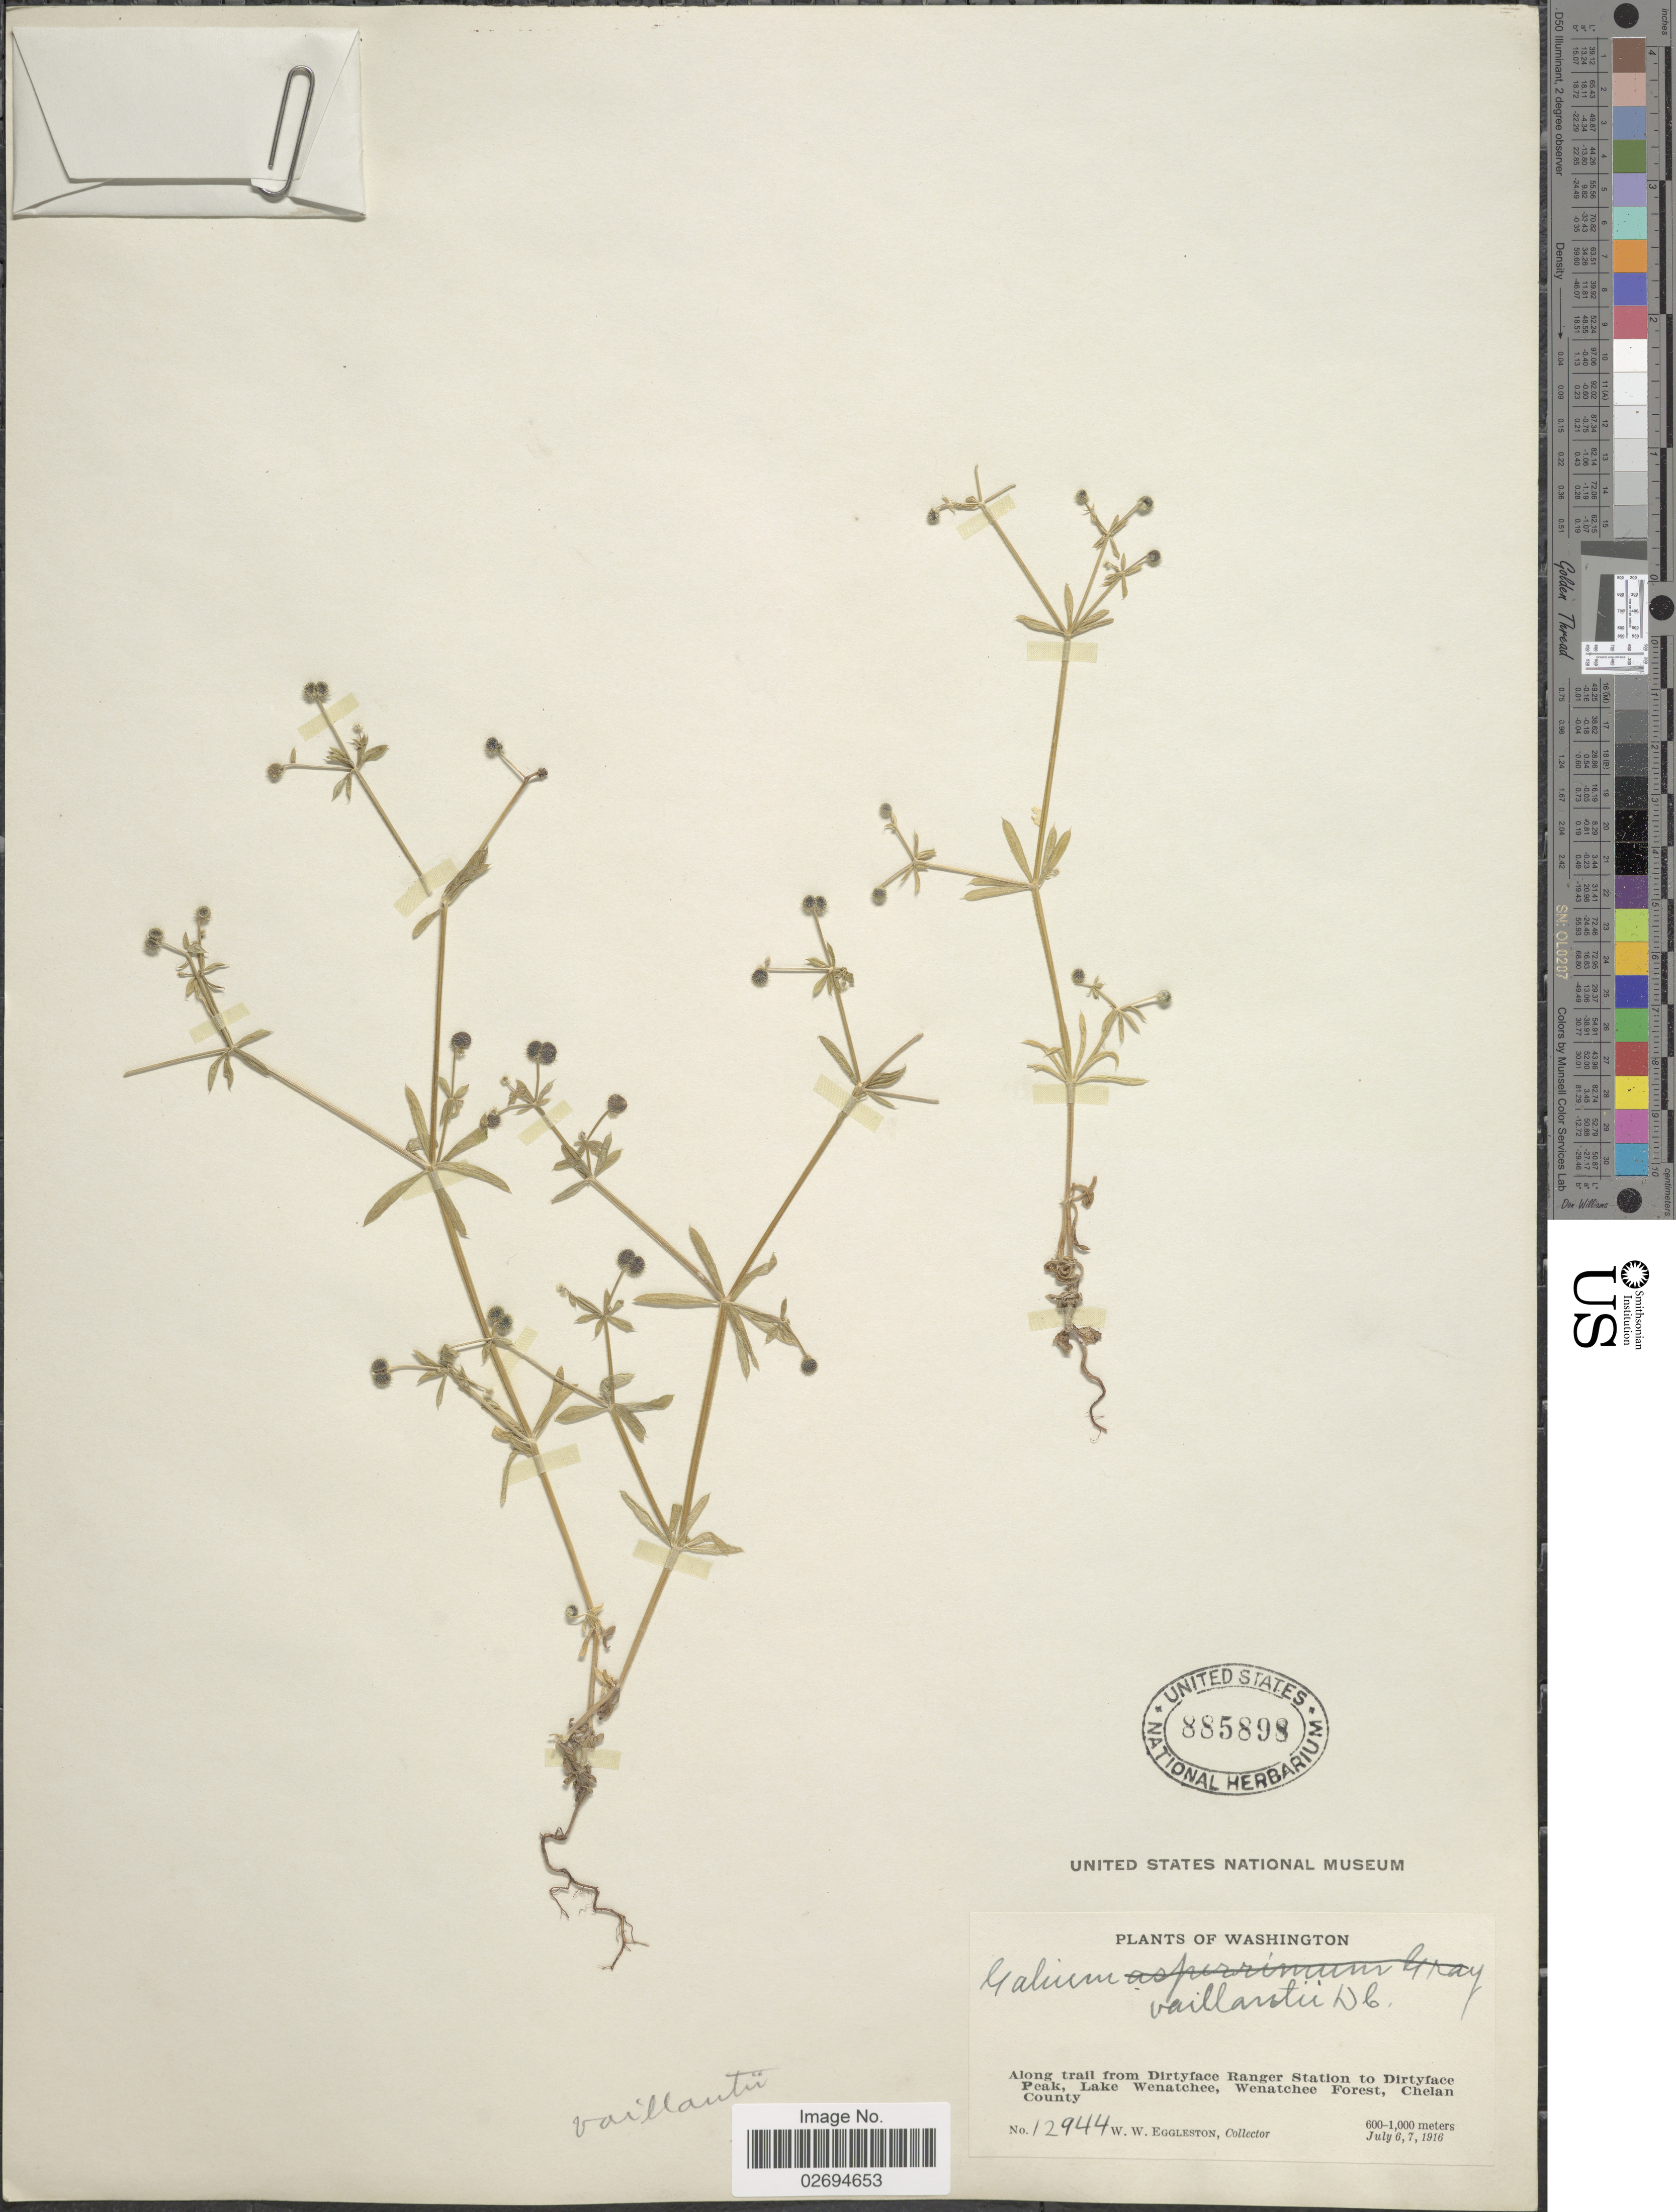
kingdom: Plantae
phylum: Tracheophyta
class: Magnoliopsida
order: Gentianales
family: Rubiaceae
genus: Galium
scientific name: Galium vaillantii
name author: DC.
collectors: W. W. Eggleston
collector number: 12944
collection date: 1916-07-06/1916-07-07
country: United States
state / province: Washington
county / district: Chelan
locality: Along trail from Dirtyface Ranger Station to Dirtyface peak, Lake Wenatchee, Wenatchee Forest, Chelan County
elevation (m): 600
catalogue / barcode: US 885898